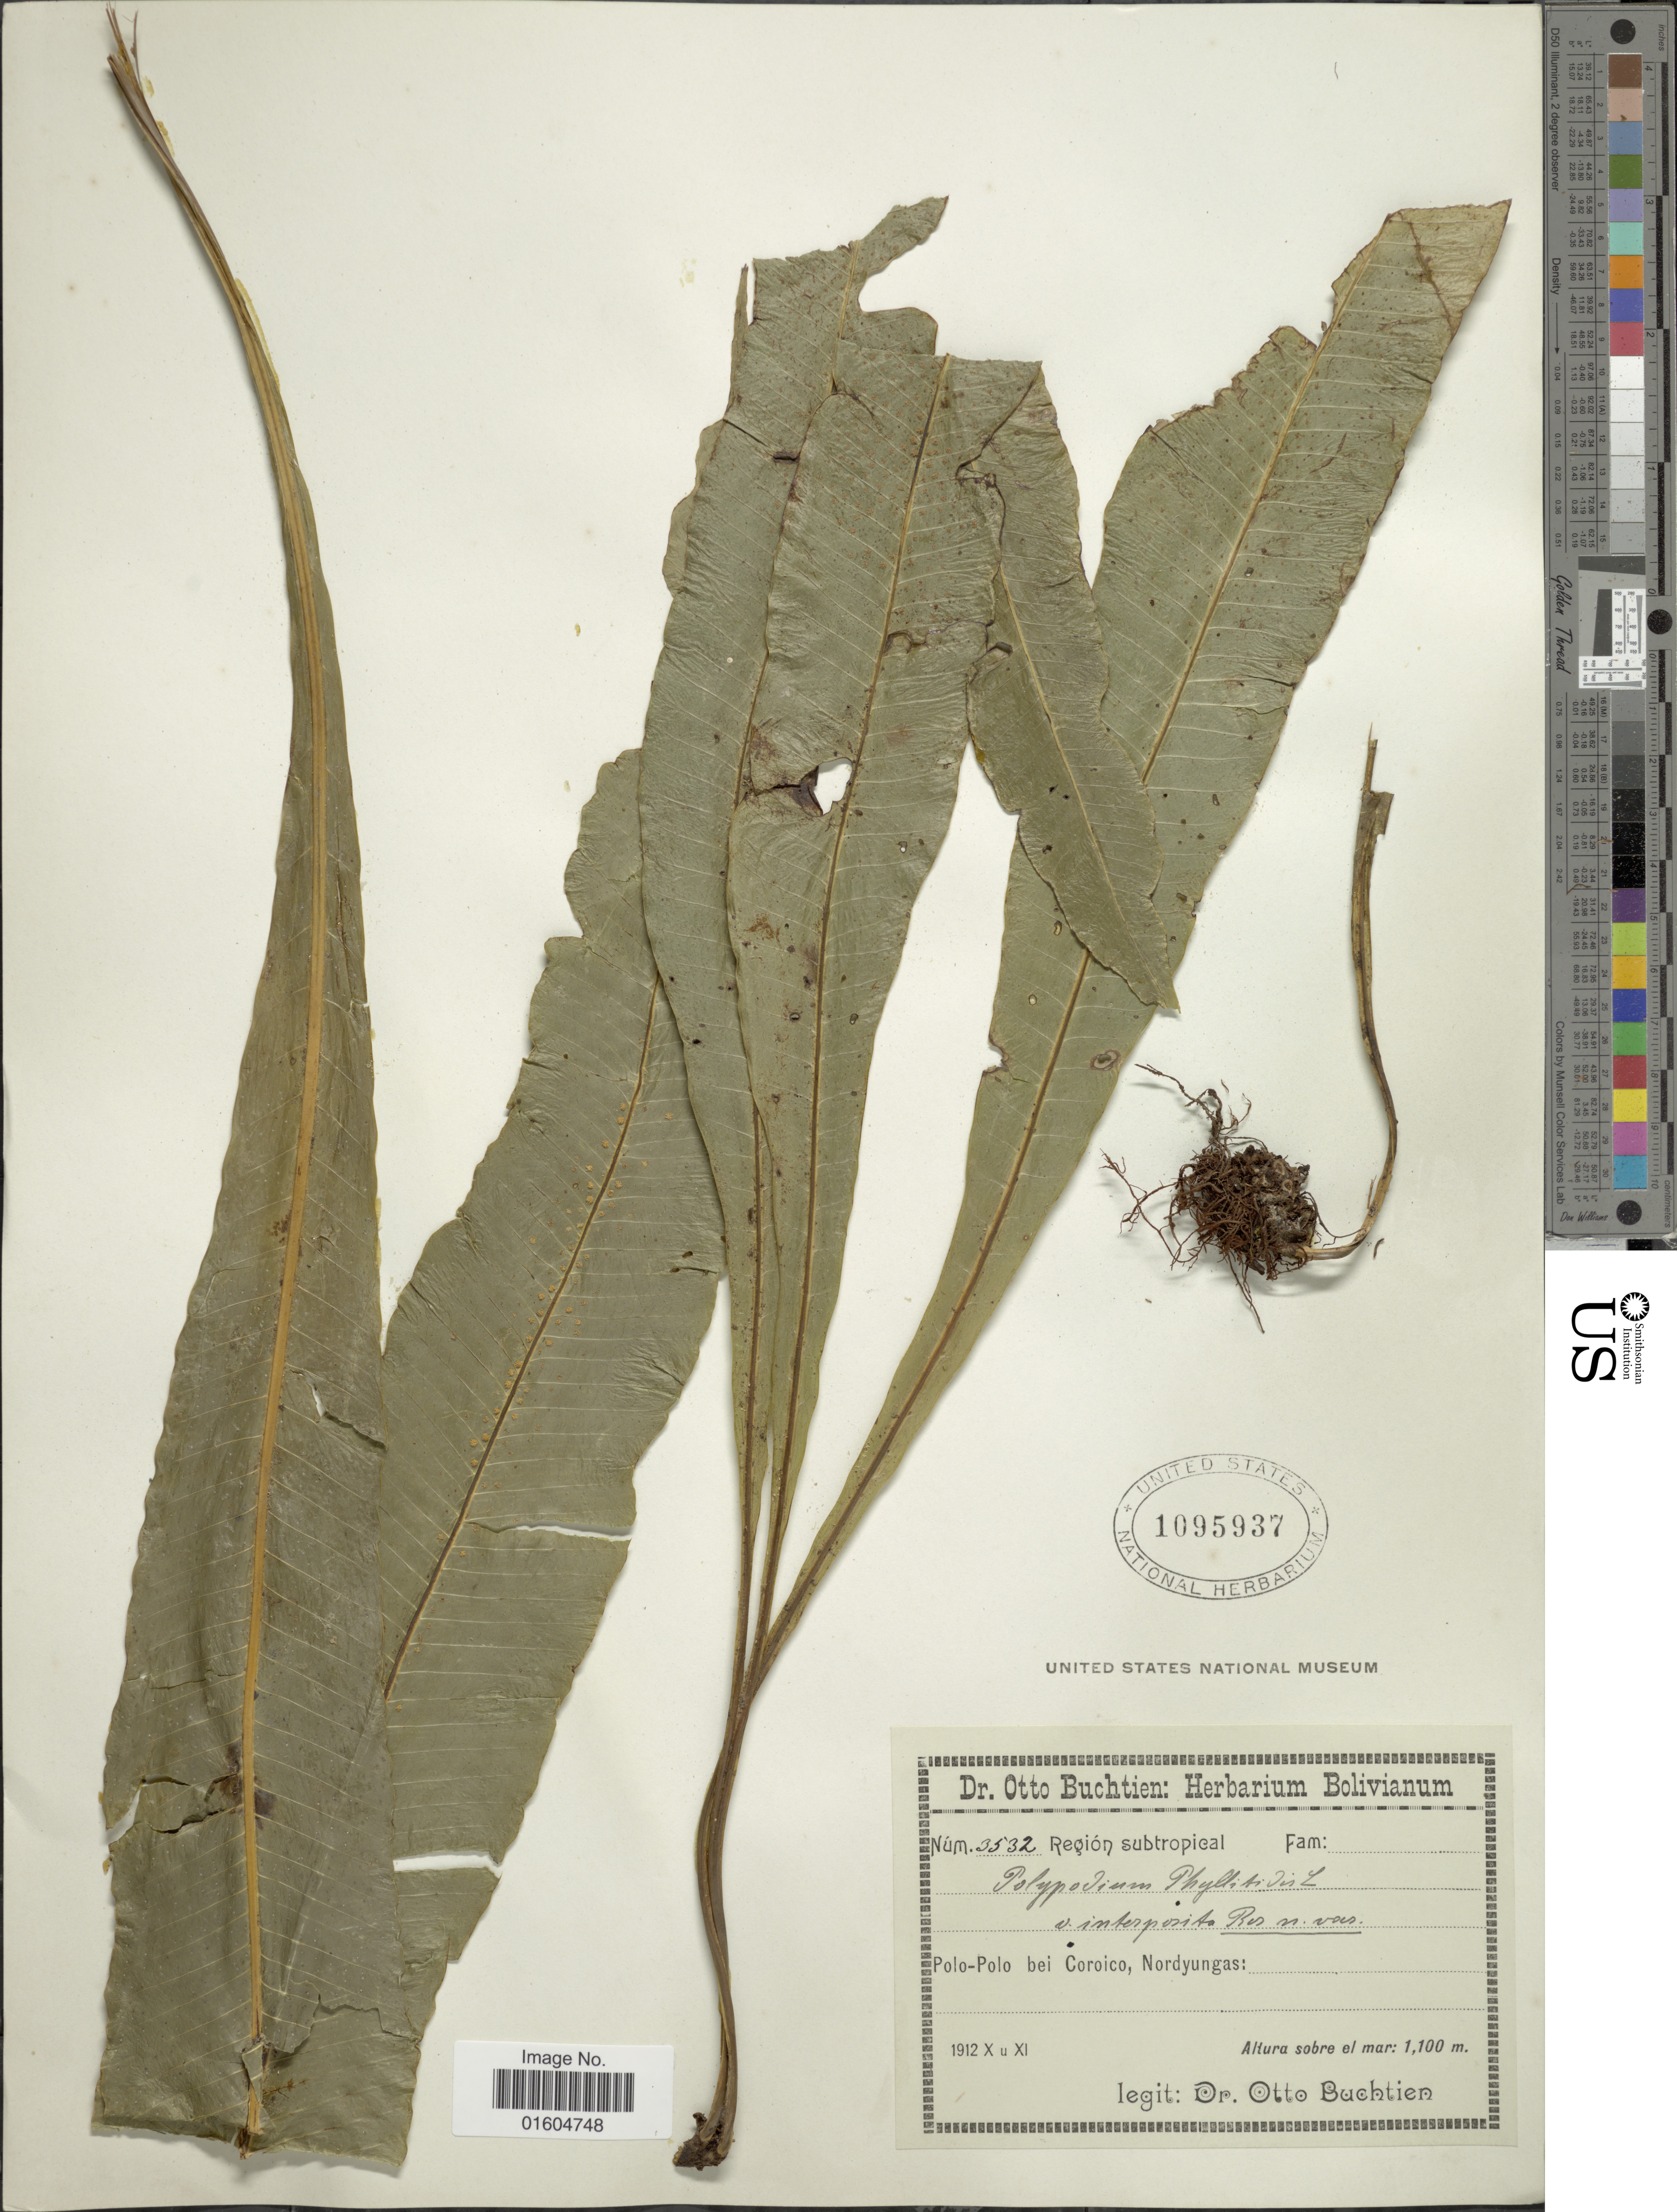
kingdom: Plantae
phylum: Tracheophyta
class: Polypodiopsida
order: Polypodiales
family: Polypodiaceae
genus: Campyloneurum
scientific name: Campyloneurum phyllitidis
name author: (L.) C. Presl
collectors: O. Buchtien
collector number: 3532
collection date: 1912-10/1912-11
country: Bolivia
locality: Bolivianum. Region subtropical. Polo-Polo bei Coroico, Nordyungas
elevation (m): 1100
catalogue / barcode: US 1095937